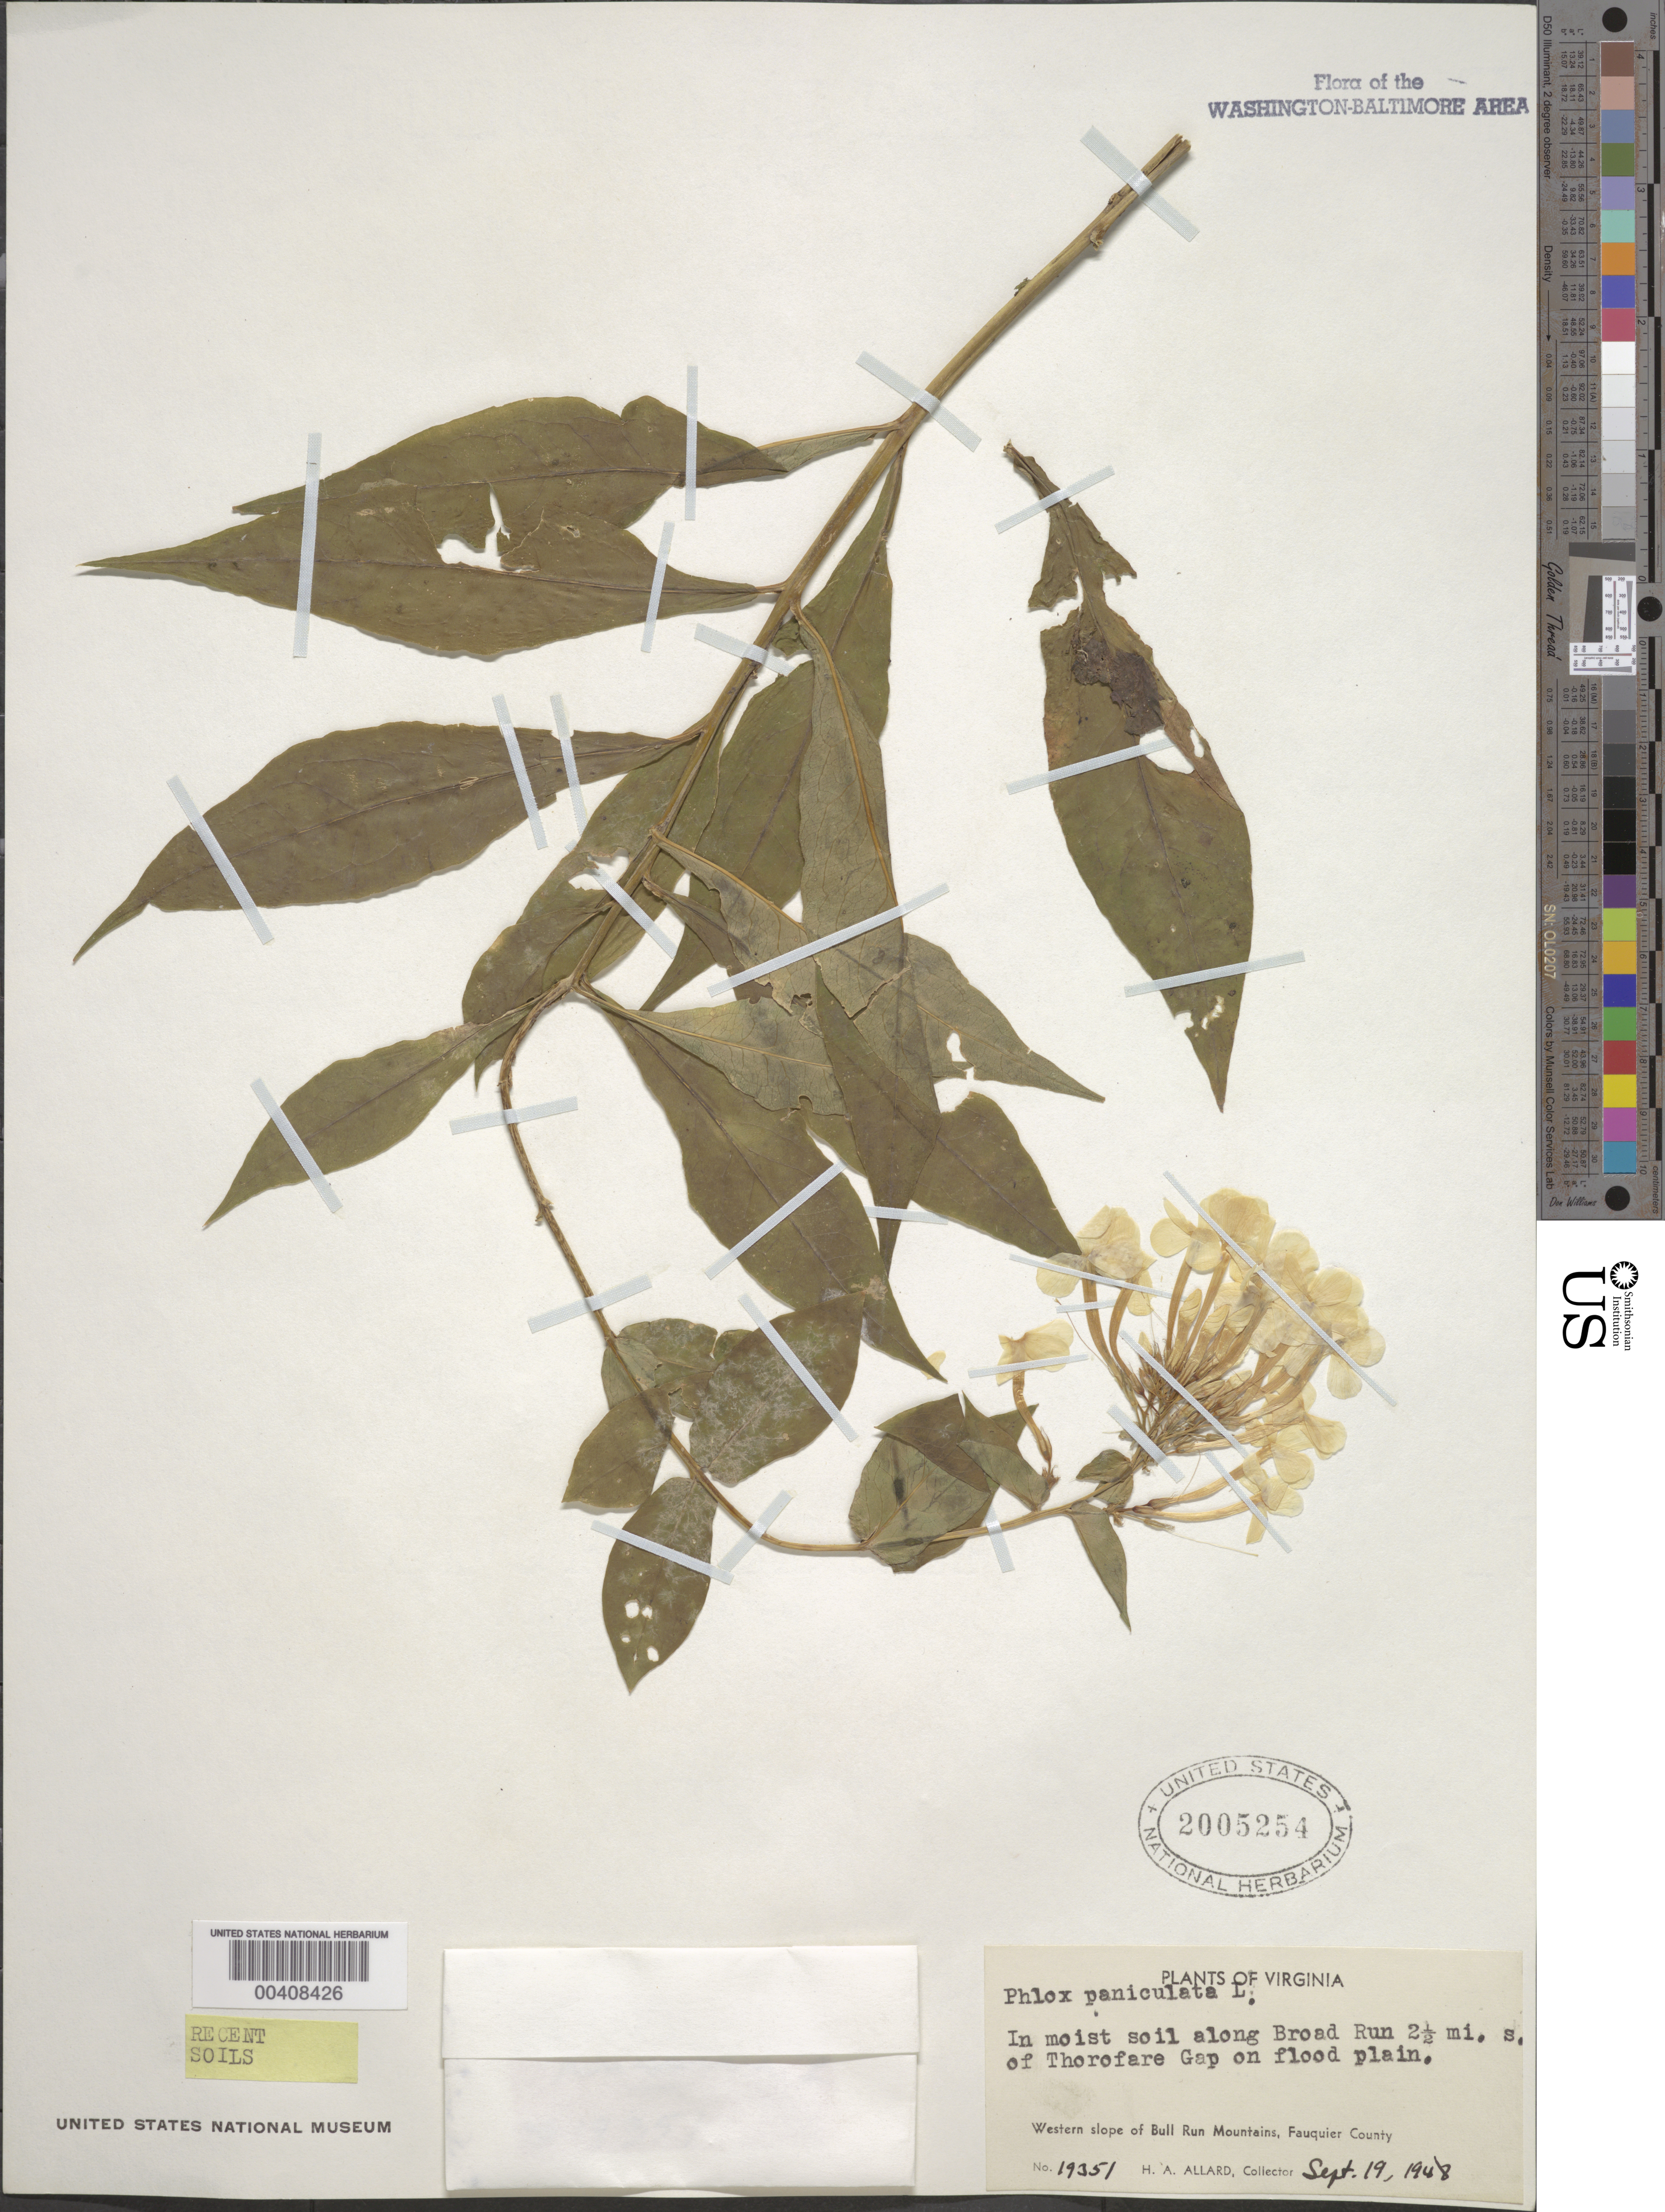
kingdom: Plantae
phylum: Tracheophyta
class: Magnoliopsida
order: Ericales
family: Polemoniaceae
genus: Phlox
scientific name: Phlox paniculata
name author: L.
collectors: H. A. Allard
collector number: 19351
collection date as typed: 19 Sep 1948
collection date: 1948-09-19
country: United States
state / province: Virginia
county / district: Fauquier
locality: Slope of Bull Run Mountains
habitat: Moist soil, flood plain, recent soils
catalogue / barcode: US 2005254